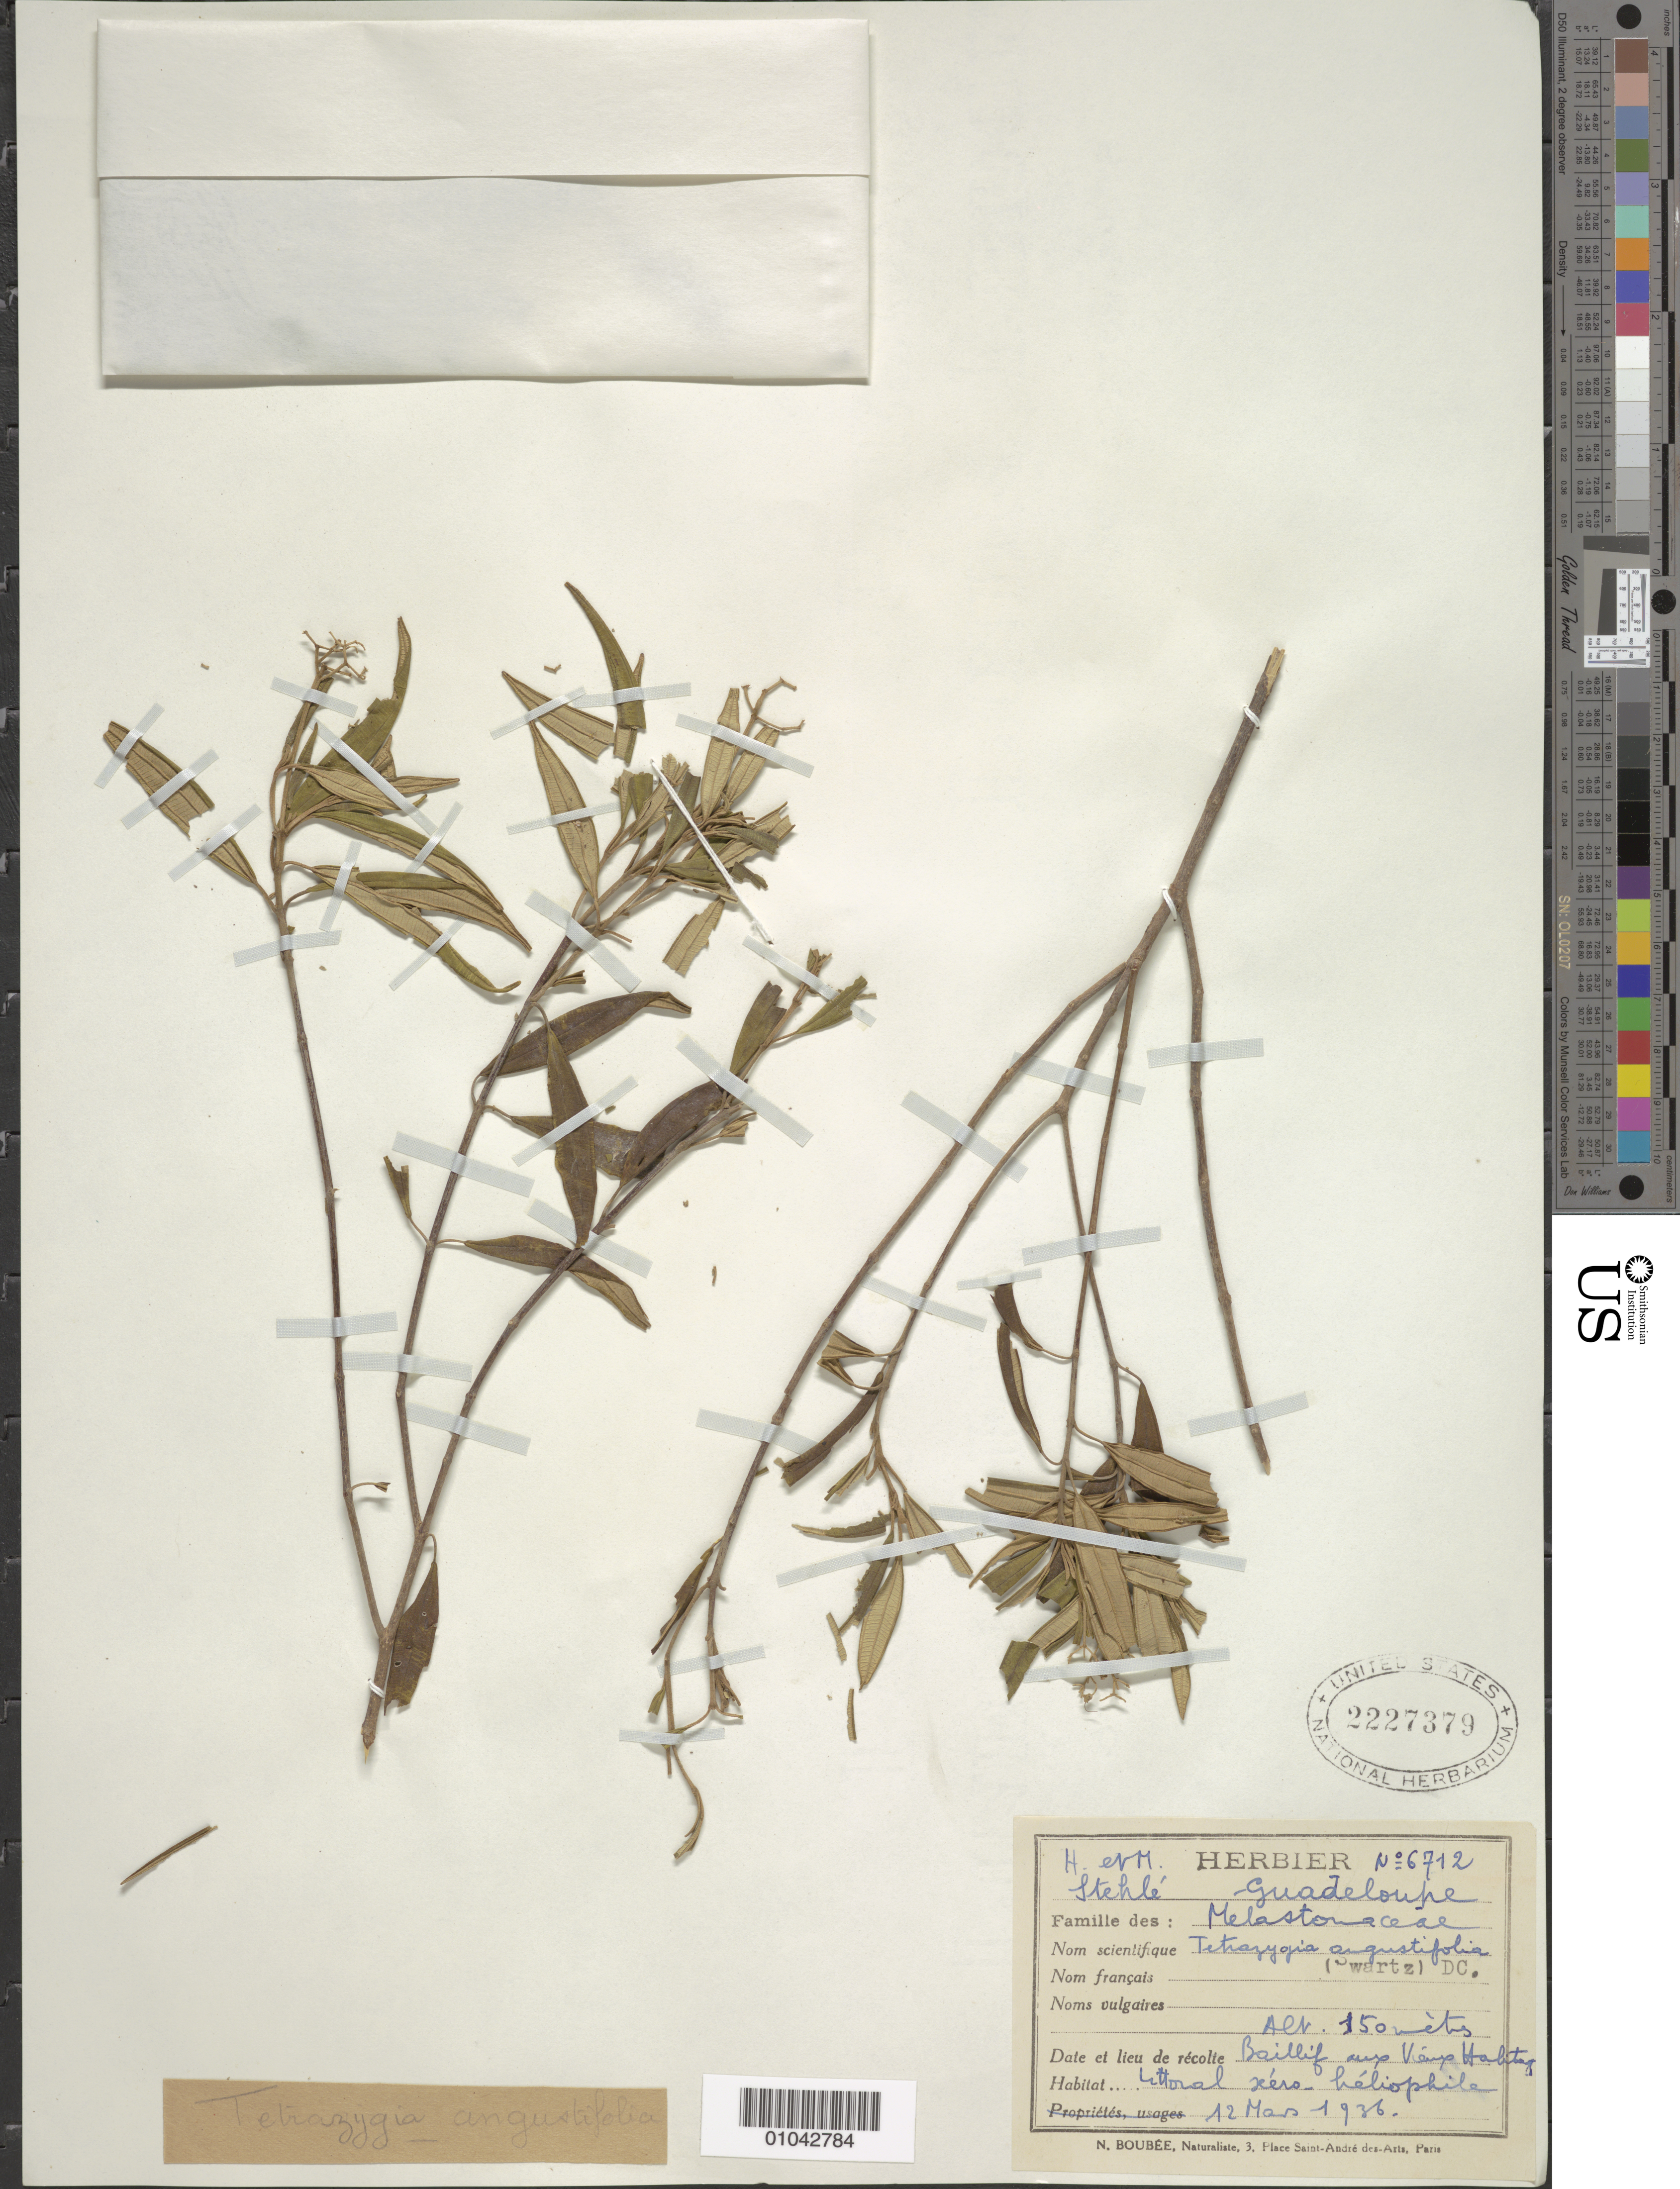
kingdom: Plantae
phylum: Tracheophyta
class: Magnoliopsida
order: Myrtales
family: Melastomataceae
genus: Tetrazygia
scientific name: Tetrazygia angustifolia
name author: (Sw.) DC.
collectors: H. Stehlé & M. Stehlé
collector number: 6712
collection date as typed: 12 Mar 1936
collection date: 1936-03-12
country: Guadeloupe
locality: Baillif aux Vieux Haltag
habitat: Littoral xéro-héliophile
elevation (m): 150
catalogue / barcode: US 2227279